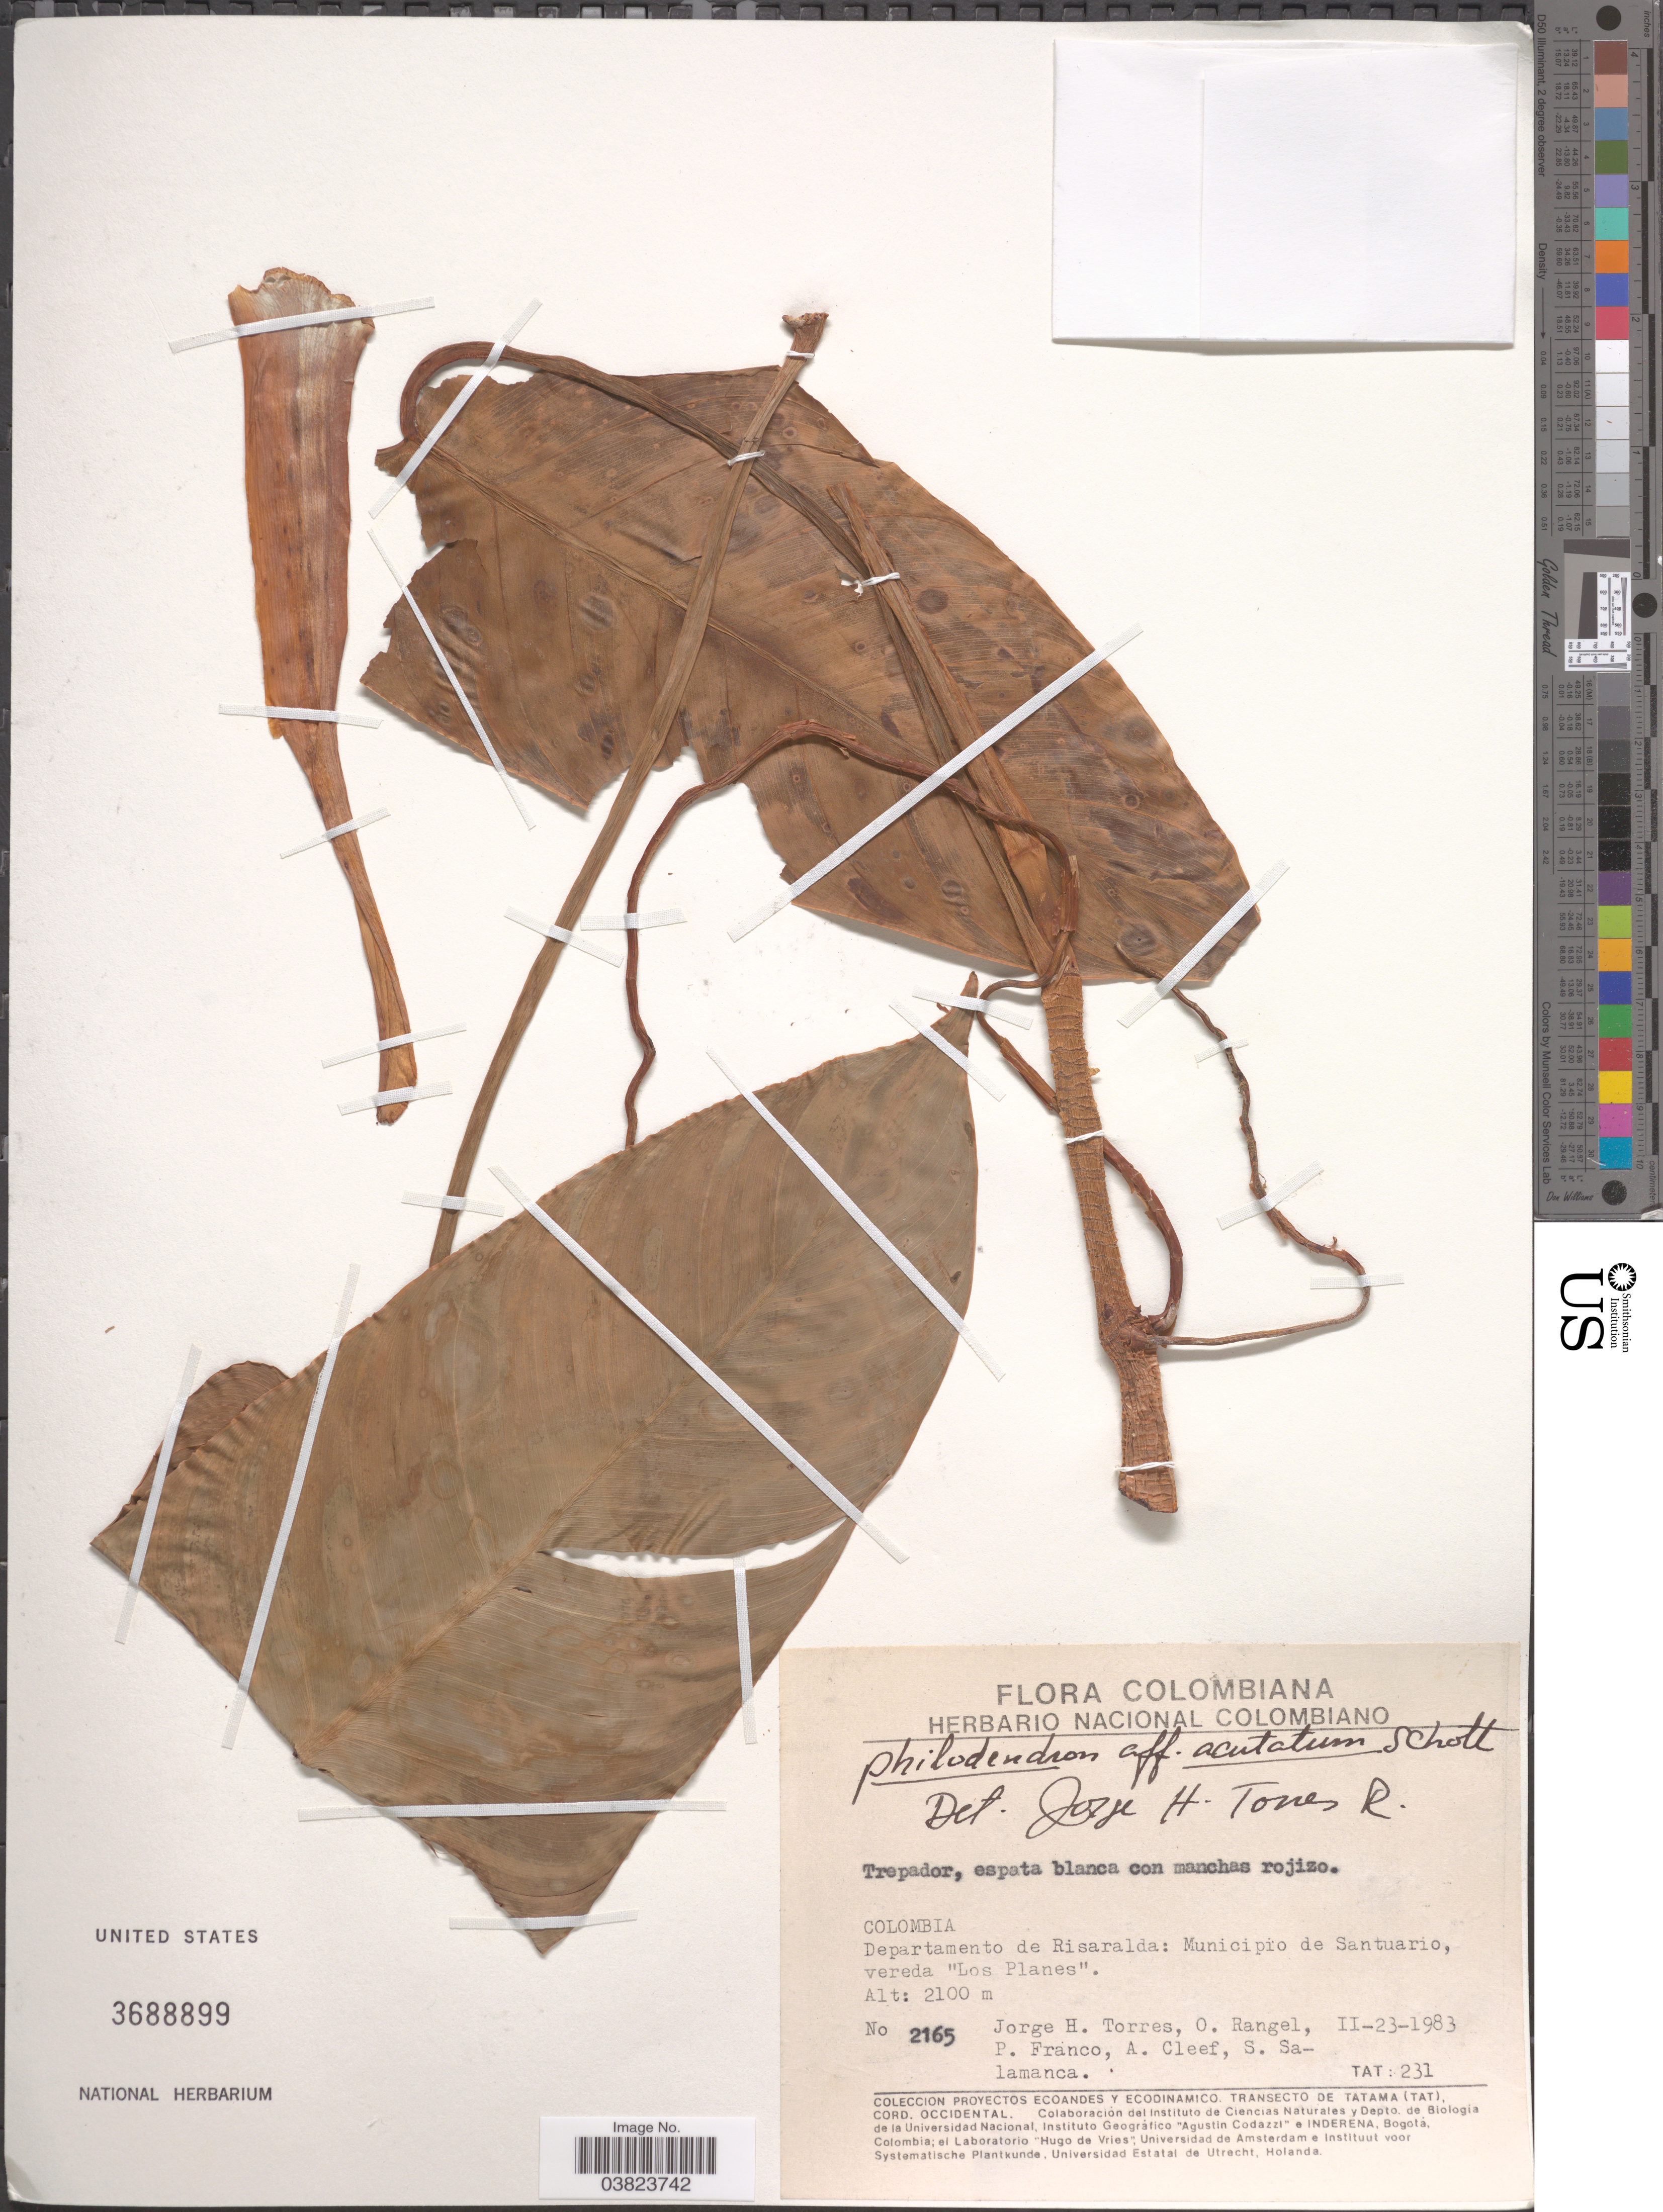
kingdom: Plantae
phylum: Tracheophyta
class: Liliopsida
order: Alismatales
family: Araceae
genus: Philodendron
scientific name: Philodendron acutatum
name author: Schott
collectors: J. H. Torres, O. Rangel, P. Franco, A. M. Cleef & S. Salamanca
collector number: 2165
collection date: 1983-02-23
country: Colombia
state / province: Risaralda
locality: Departamento de Risaralda: Municipio de Santuario, vereda 'Los Planes'.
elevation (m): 2100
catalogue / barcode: US 3688899